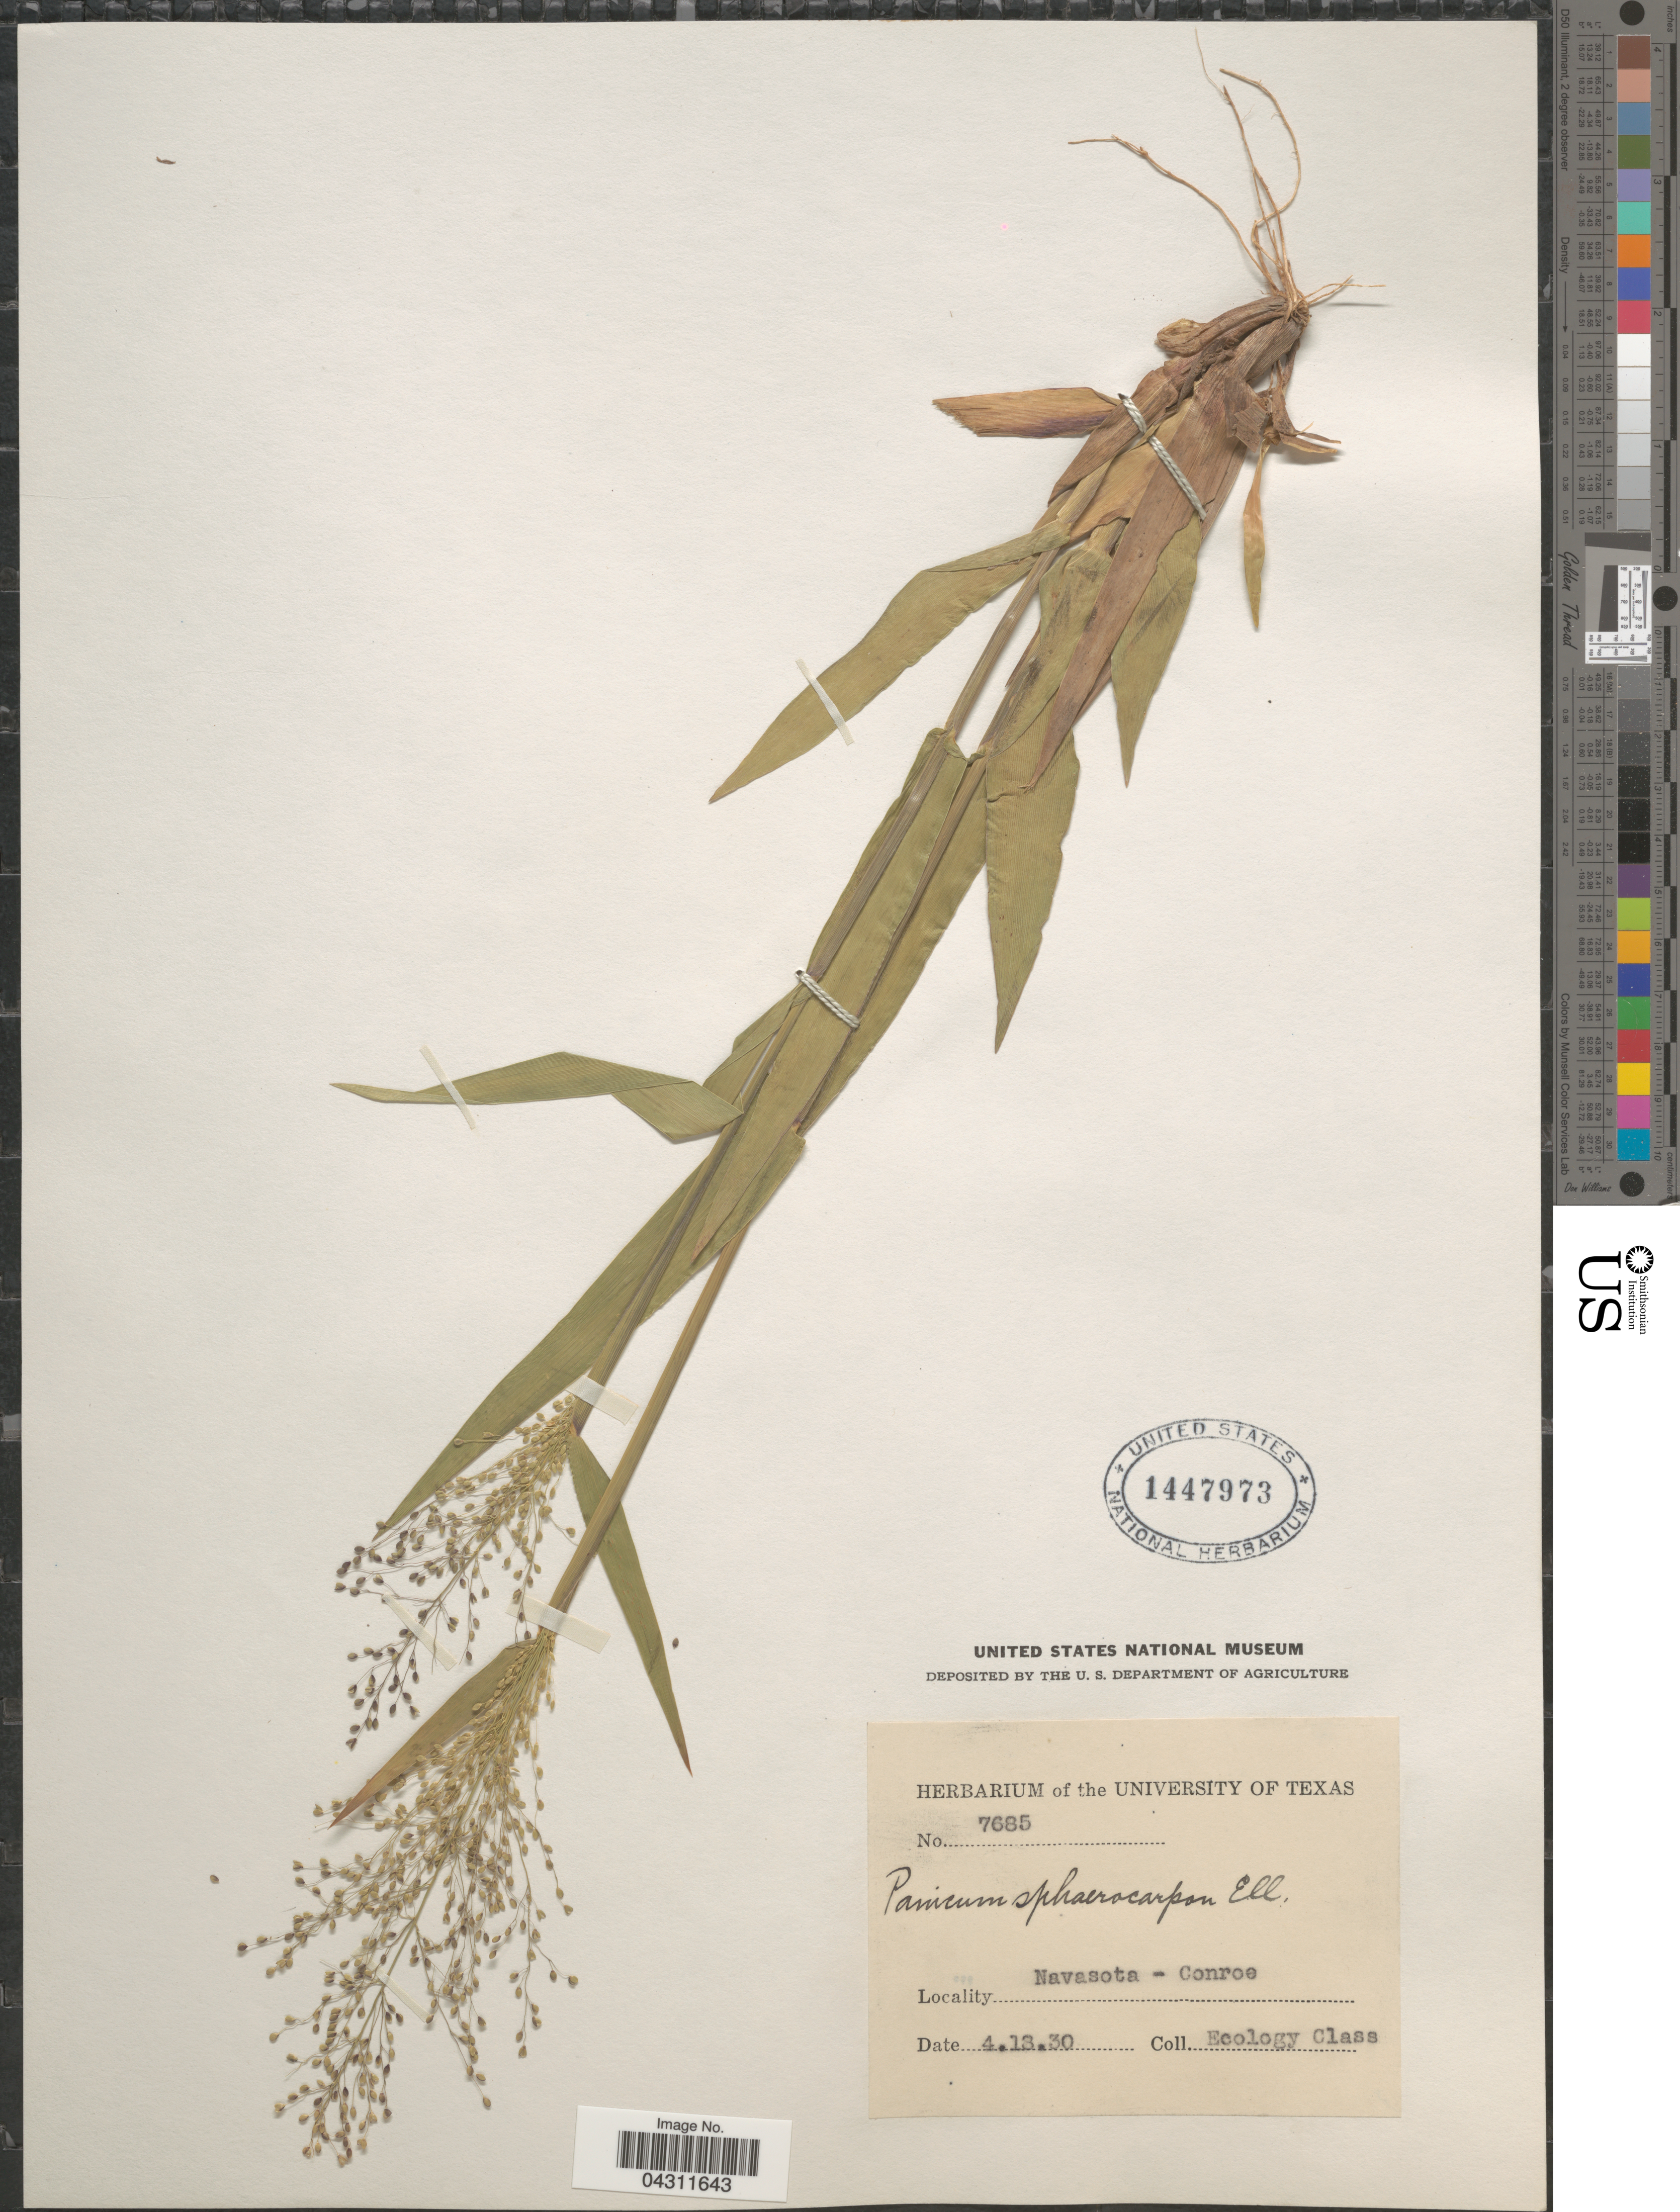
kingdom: Plantae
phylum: Tracheophyta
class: Liliopsida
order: Poales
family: Poaceae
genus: Dichanthelium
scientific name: Dichanthelium strigosum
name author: (Muhl. ex Elliott) Freckmann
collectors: Ecology class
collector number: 7685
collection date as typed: Transcribed d/m/y: 18/4/30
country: United States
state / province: Texas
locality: Navasota - Conroe.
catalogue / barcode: US 1447973